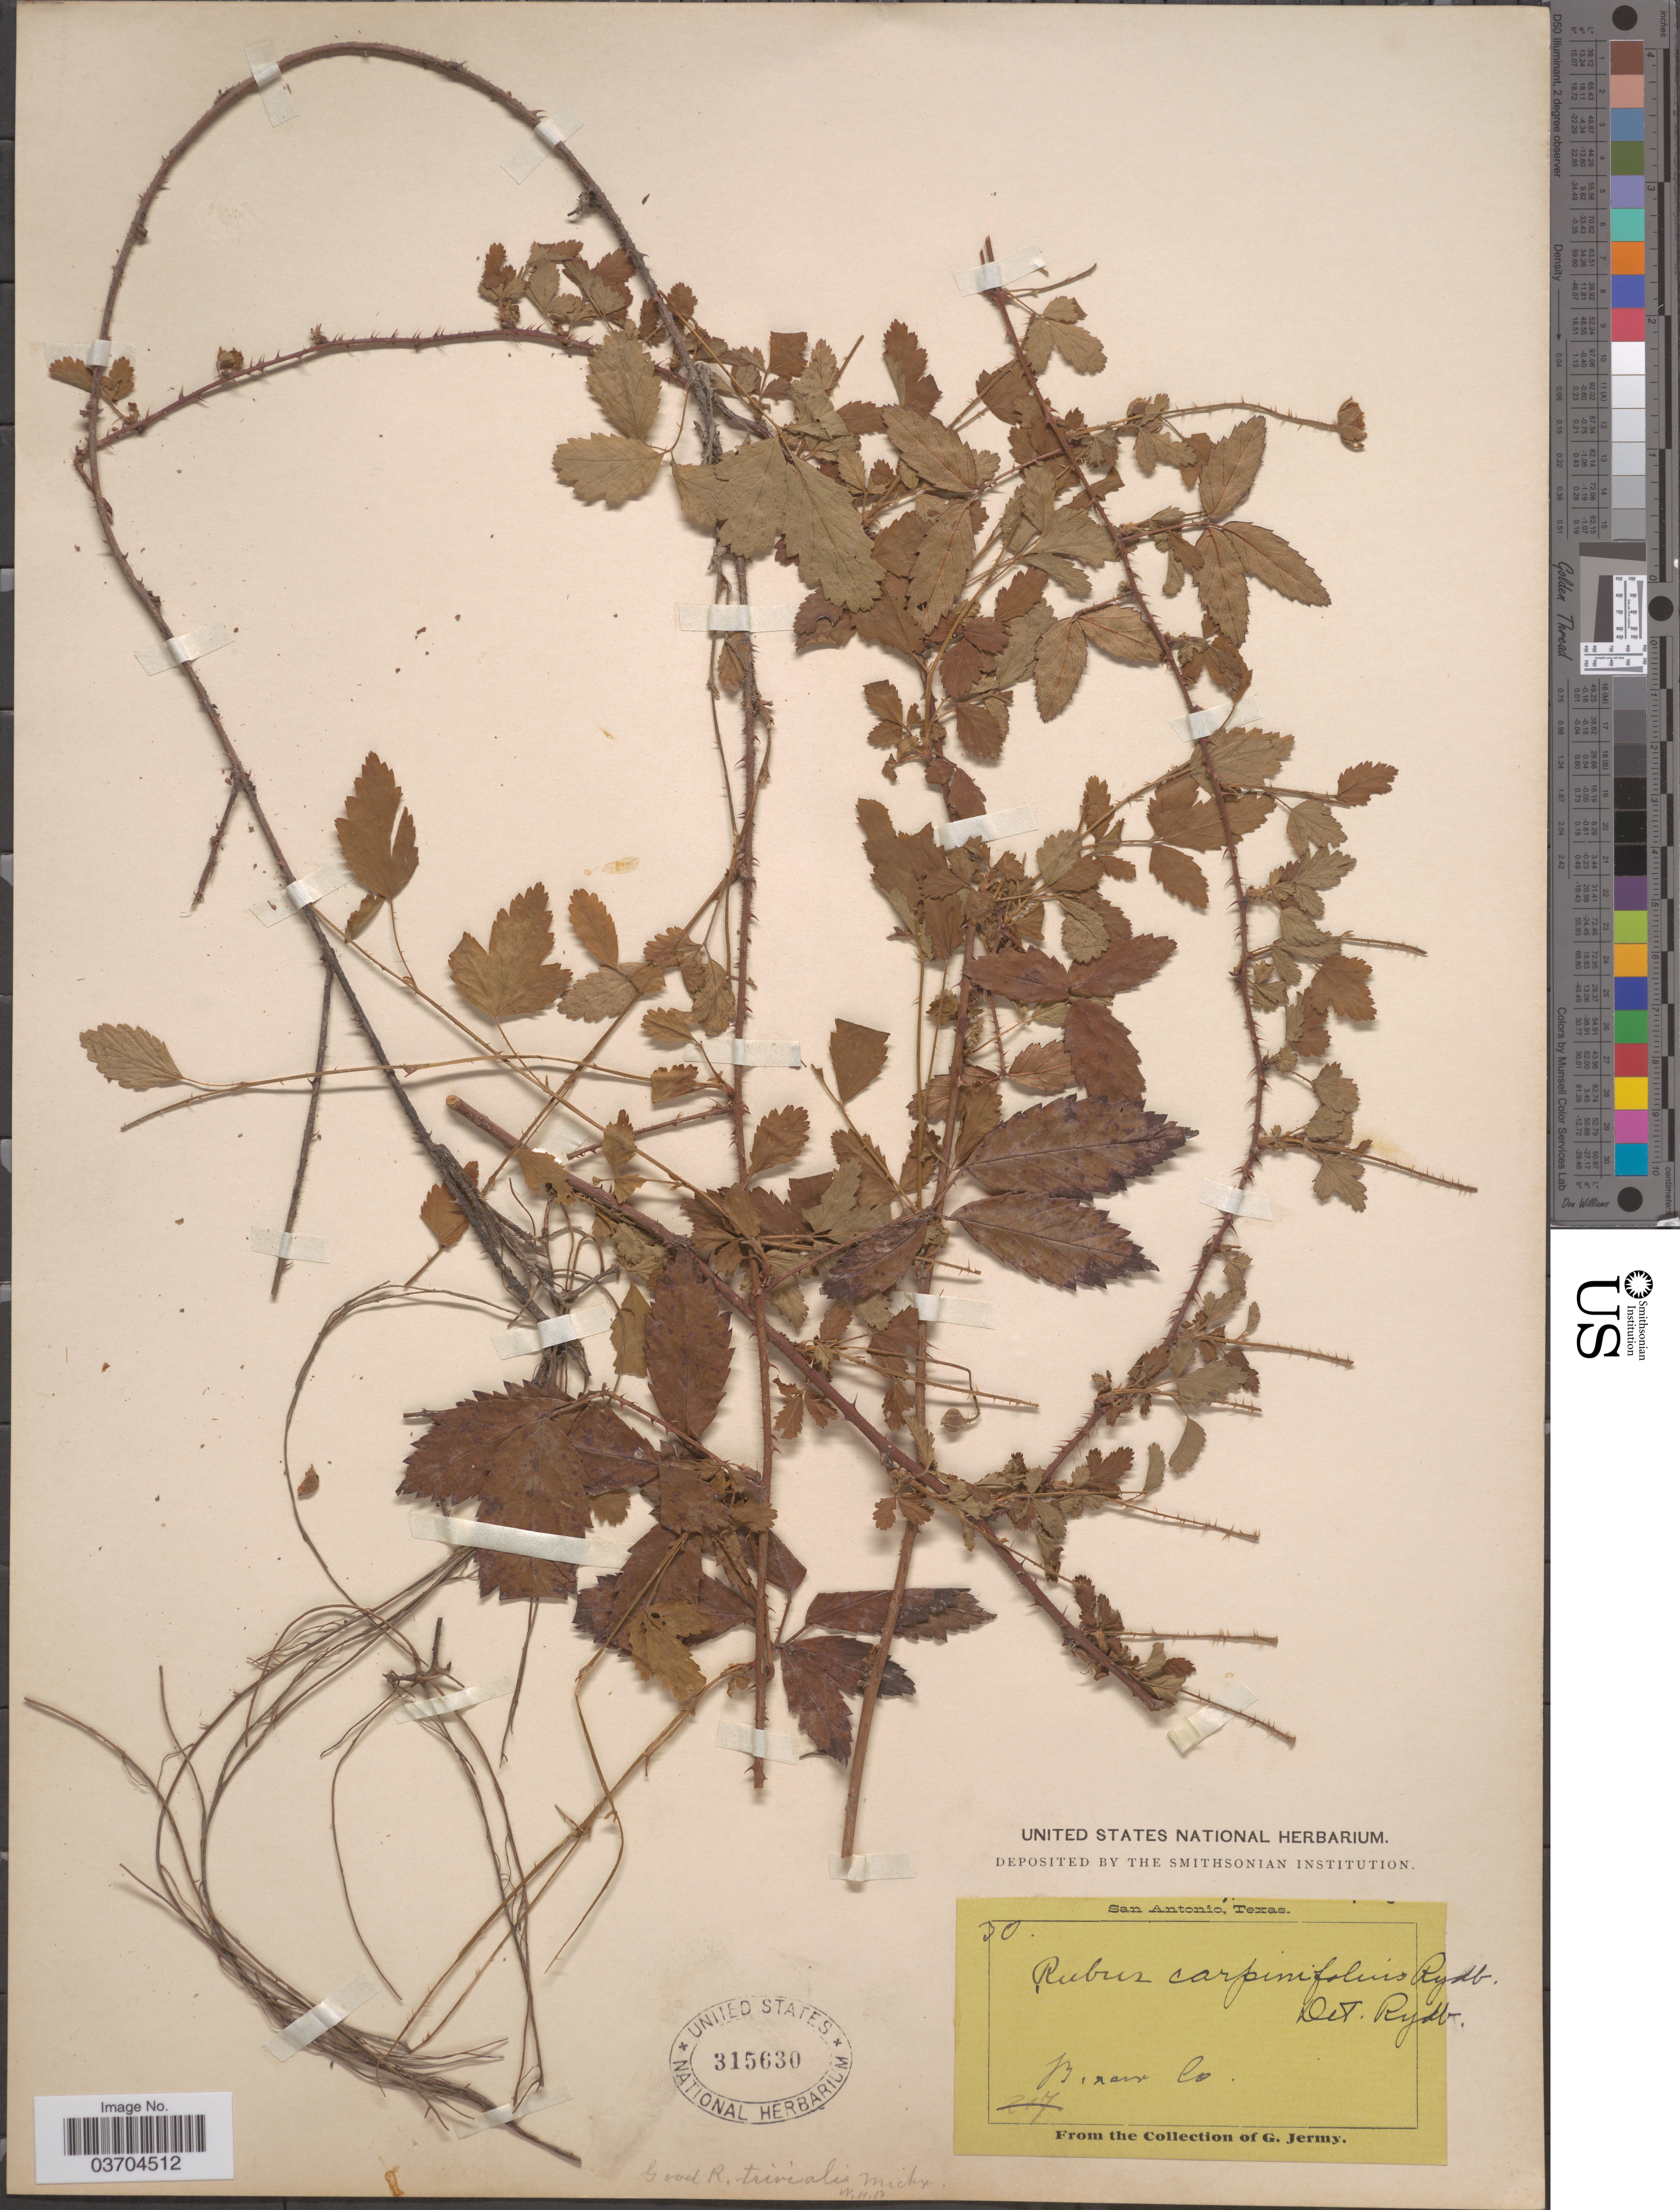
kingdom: Plantae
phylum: Tracheophyta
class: Magnoliopsida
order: Rosales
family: Rosaceae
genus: Rubus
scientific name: Rubus carpinifolius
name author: Rydb.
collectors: G. Jermy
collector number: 30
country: United States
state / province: Texas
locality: San Antonio. Bexar Co.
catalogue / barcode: US 315630